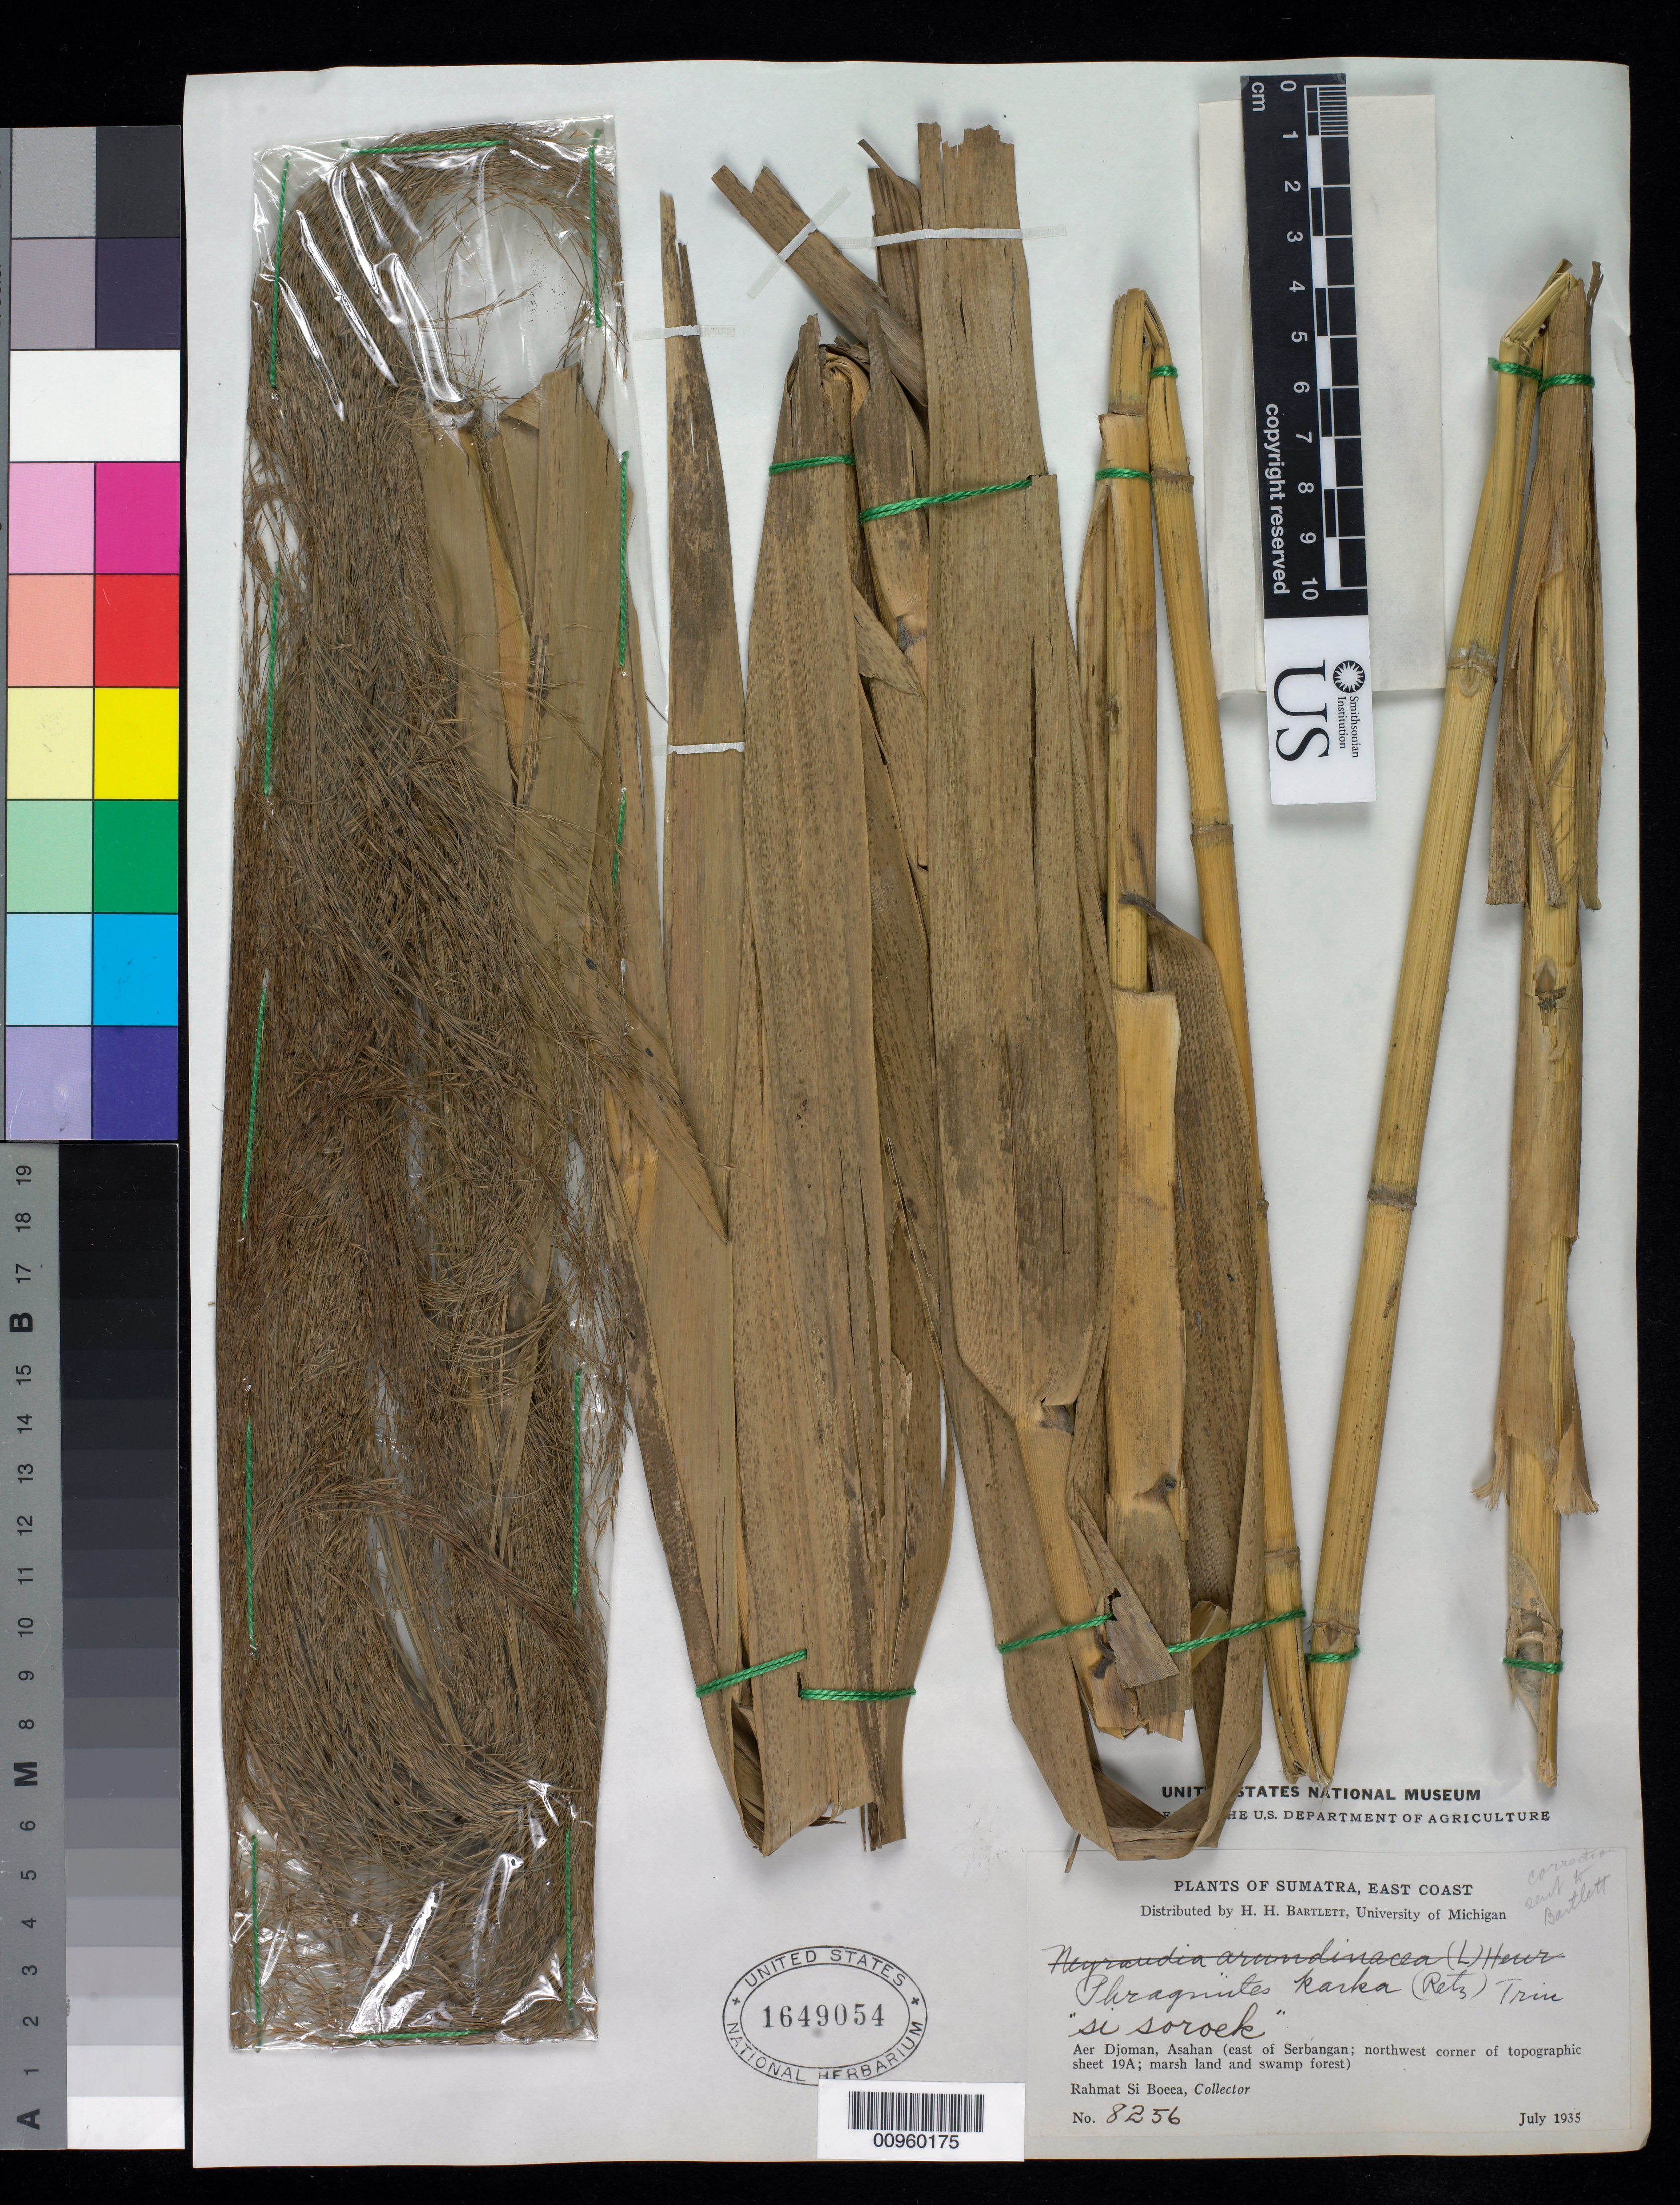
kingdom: Plantae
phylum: Tracheophyta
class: Liliopsida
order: Poales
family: Poaceae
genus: Phragmites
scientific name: Phragmites karka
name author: (Retz.) Trin. ex Steud.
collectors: Rahmat Si Boeea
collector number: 8256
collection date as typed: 01 Jul 1935 to 31 Jul 1935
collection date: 1935-07-01/1935-07-31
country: Indonesia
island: Sumatra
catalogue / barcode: US 1649054